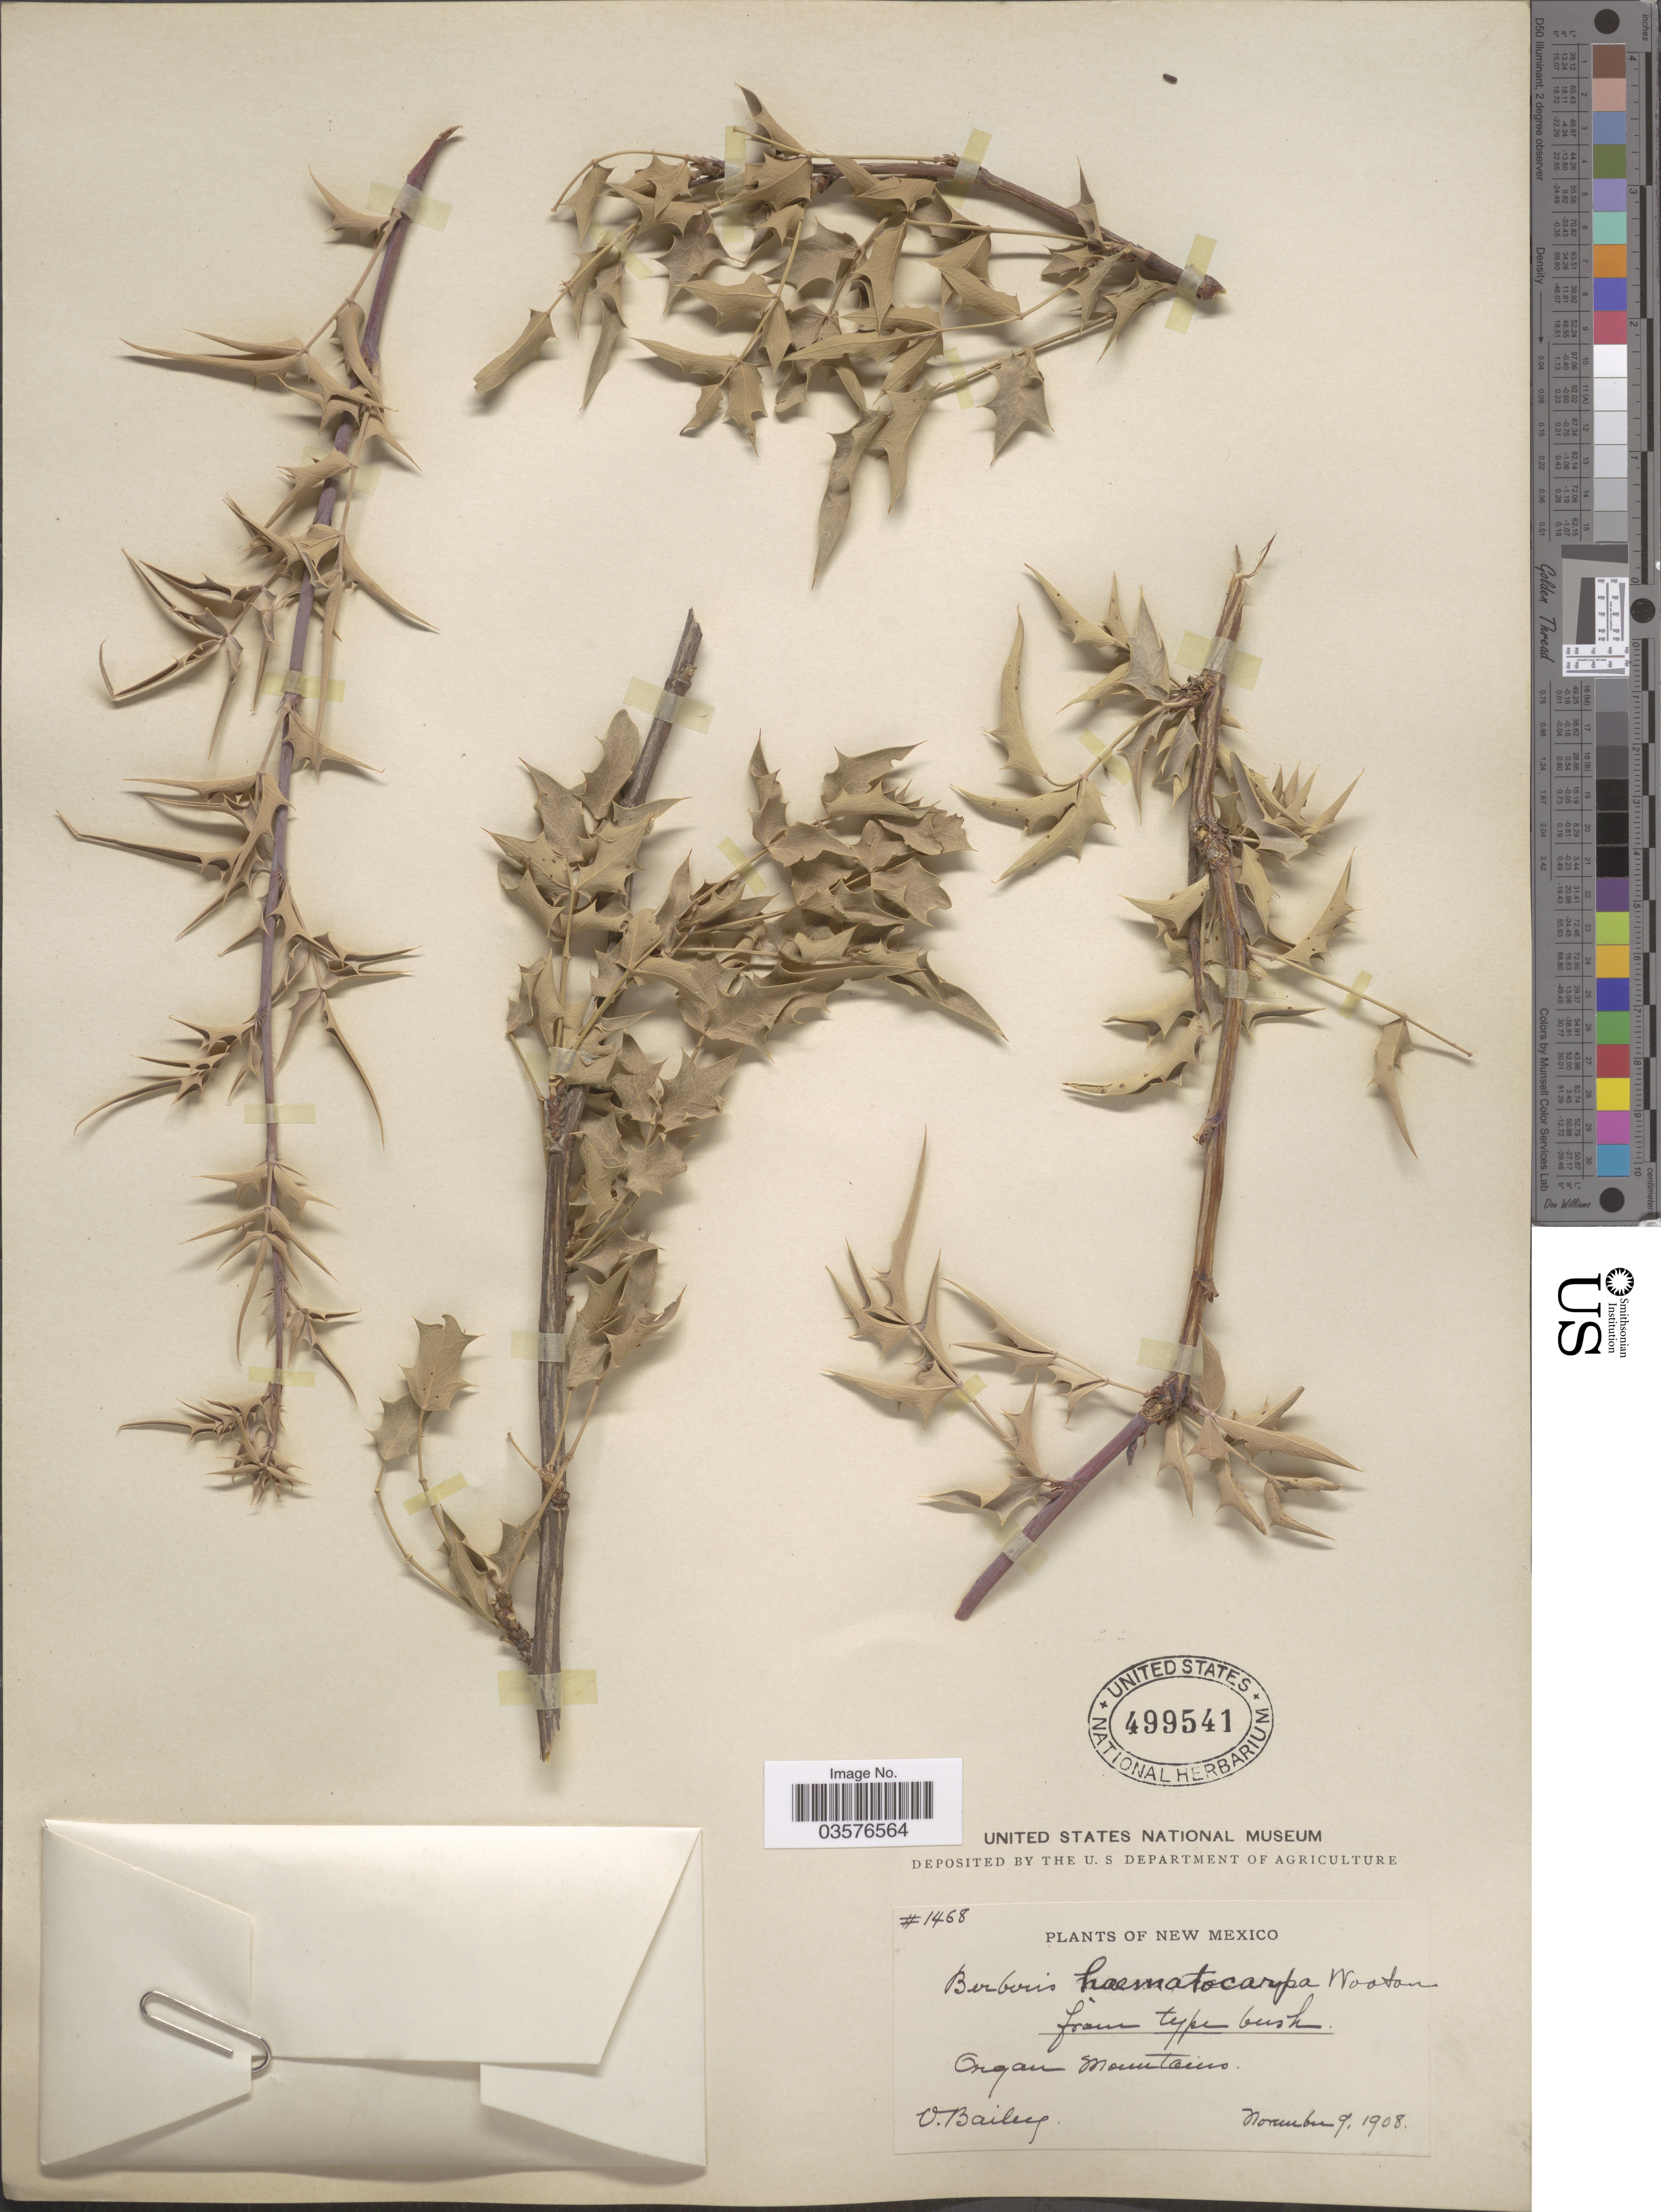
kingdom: Plantae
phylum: Tracheophyta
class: Magnoliopsida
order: Ranunculales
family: Berberidaceae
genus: Mahonia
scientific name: Mahonia haematocarpa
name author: (Wooton) Fedde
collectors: V. Bailey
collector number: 1468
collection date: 1908-11-09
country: United States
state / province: New Mexico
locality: Organ Mountains.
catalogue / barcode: US 499541